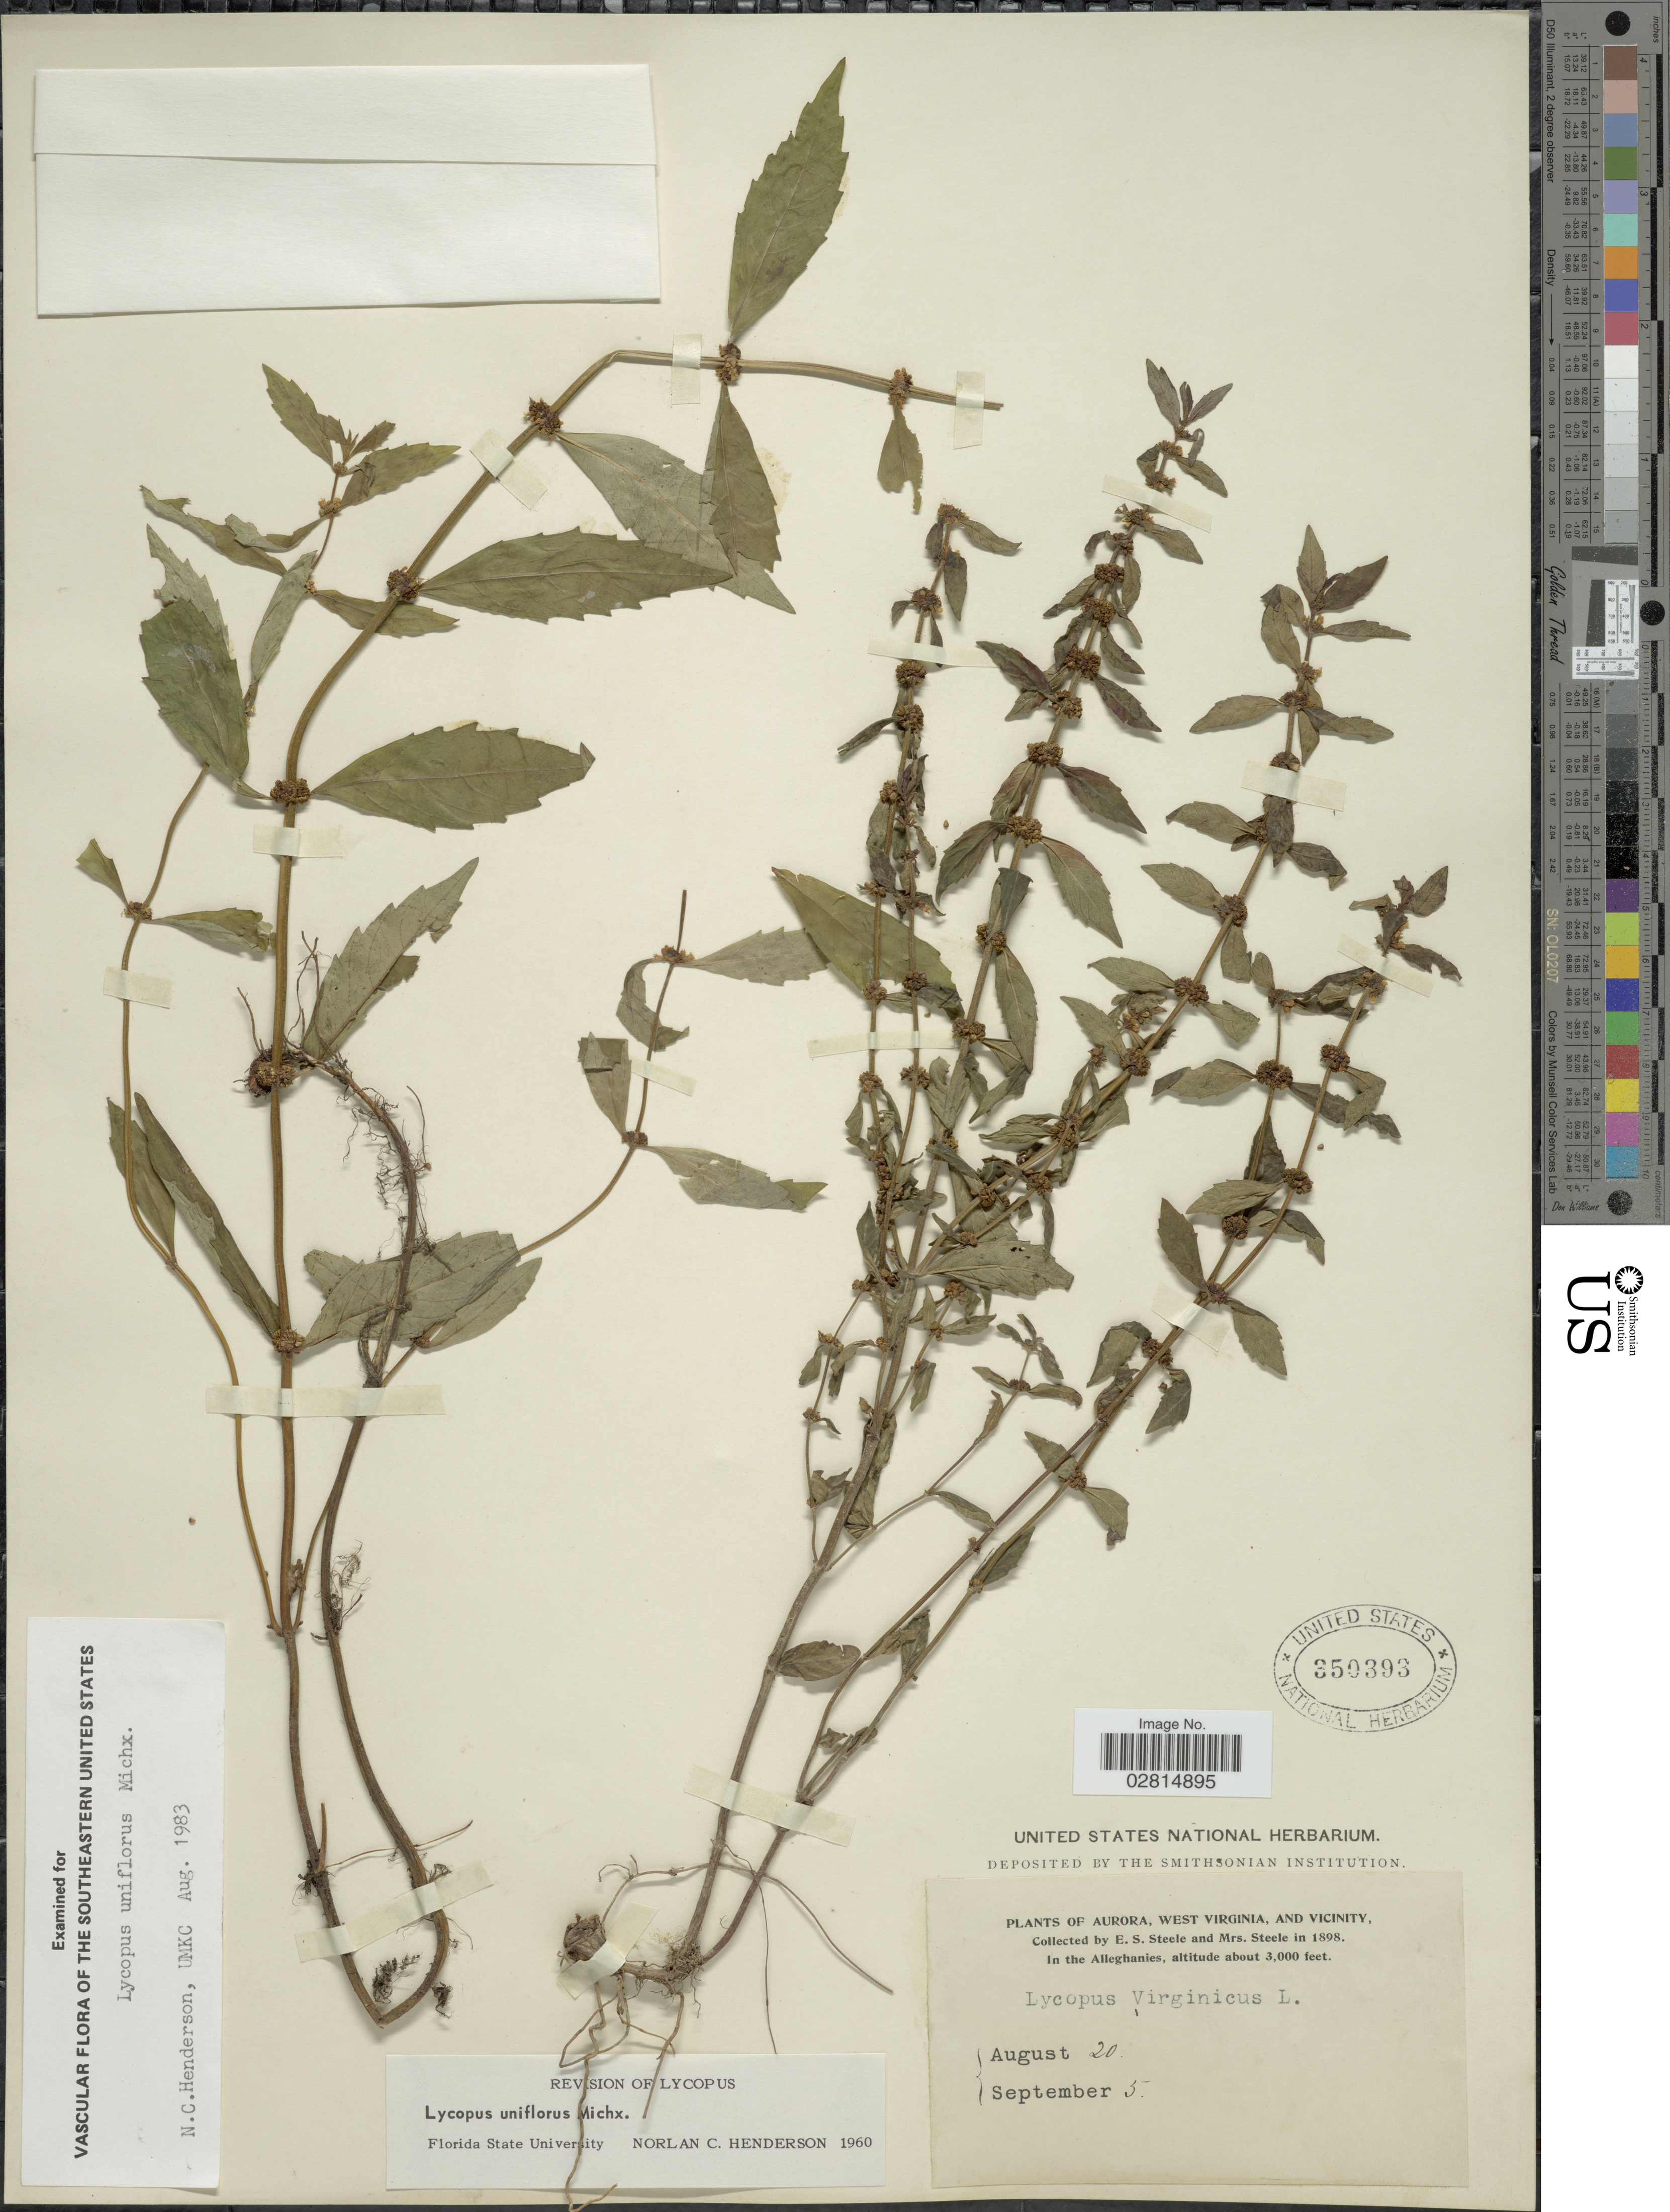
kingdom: Plantae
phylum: Tracheophyta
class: Magnoliopsida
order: Lamiales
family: Lamiaceae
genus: Lycopus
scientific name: Lycopus uniflorus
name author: Michx.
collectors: E. Steele & Mrs. E. S. Steele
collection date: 1898-08-20/1898-09-05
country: United States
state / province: West Virginia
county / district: Preston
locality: Aurora, West Virginia, and vicinity, Alleghanies.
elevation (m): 914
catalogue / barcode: US 350393